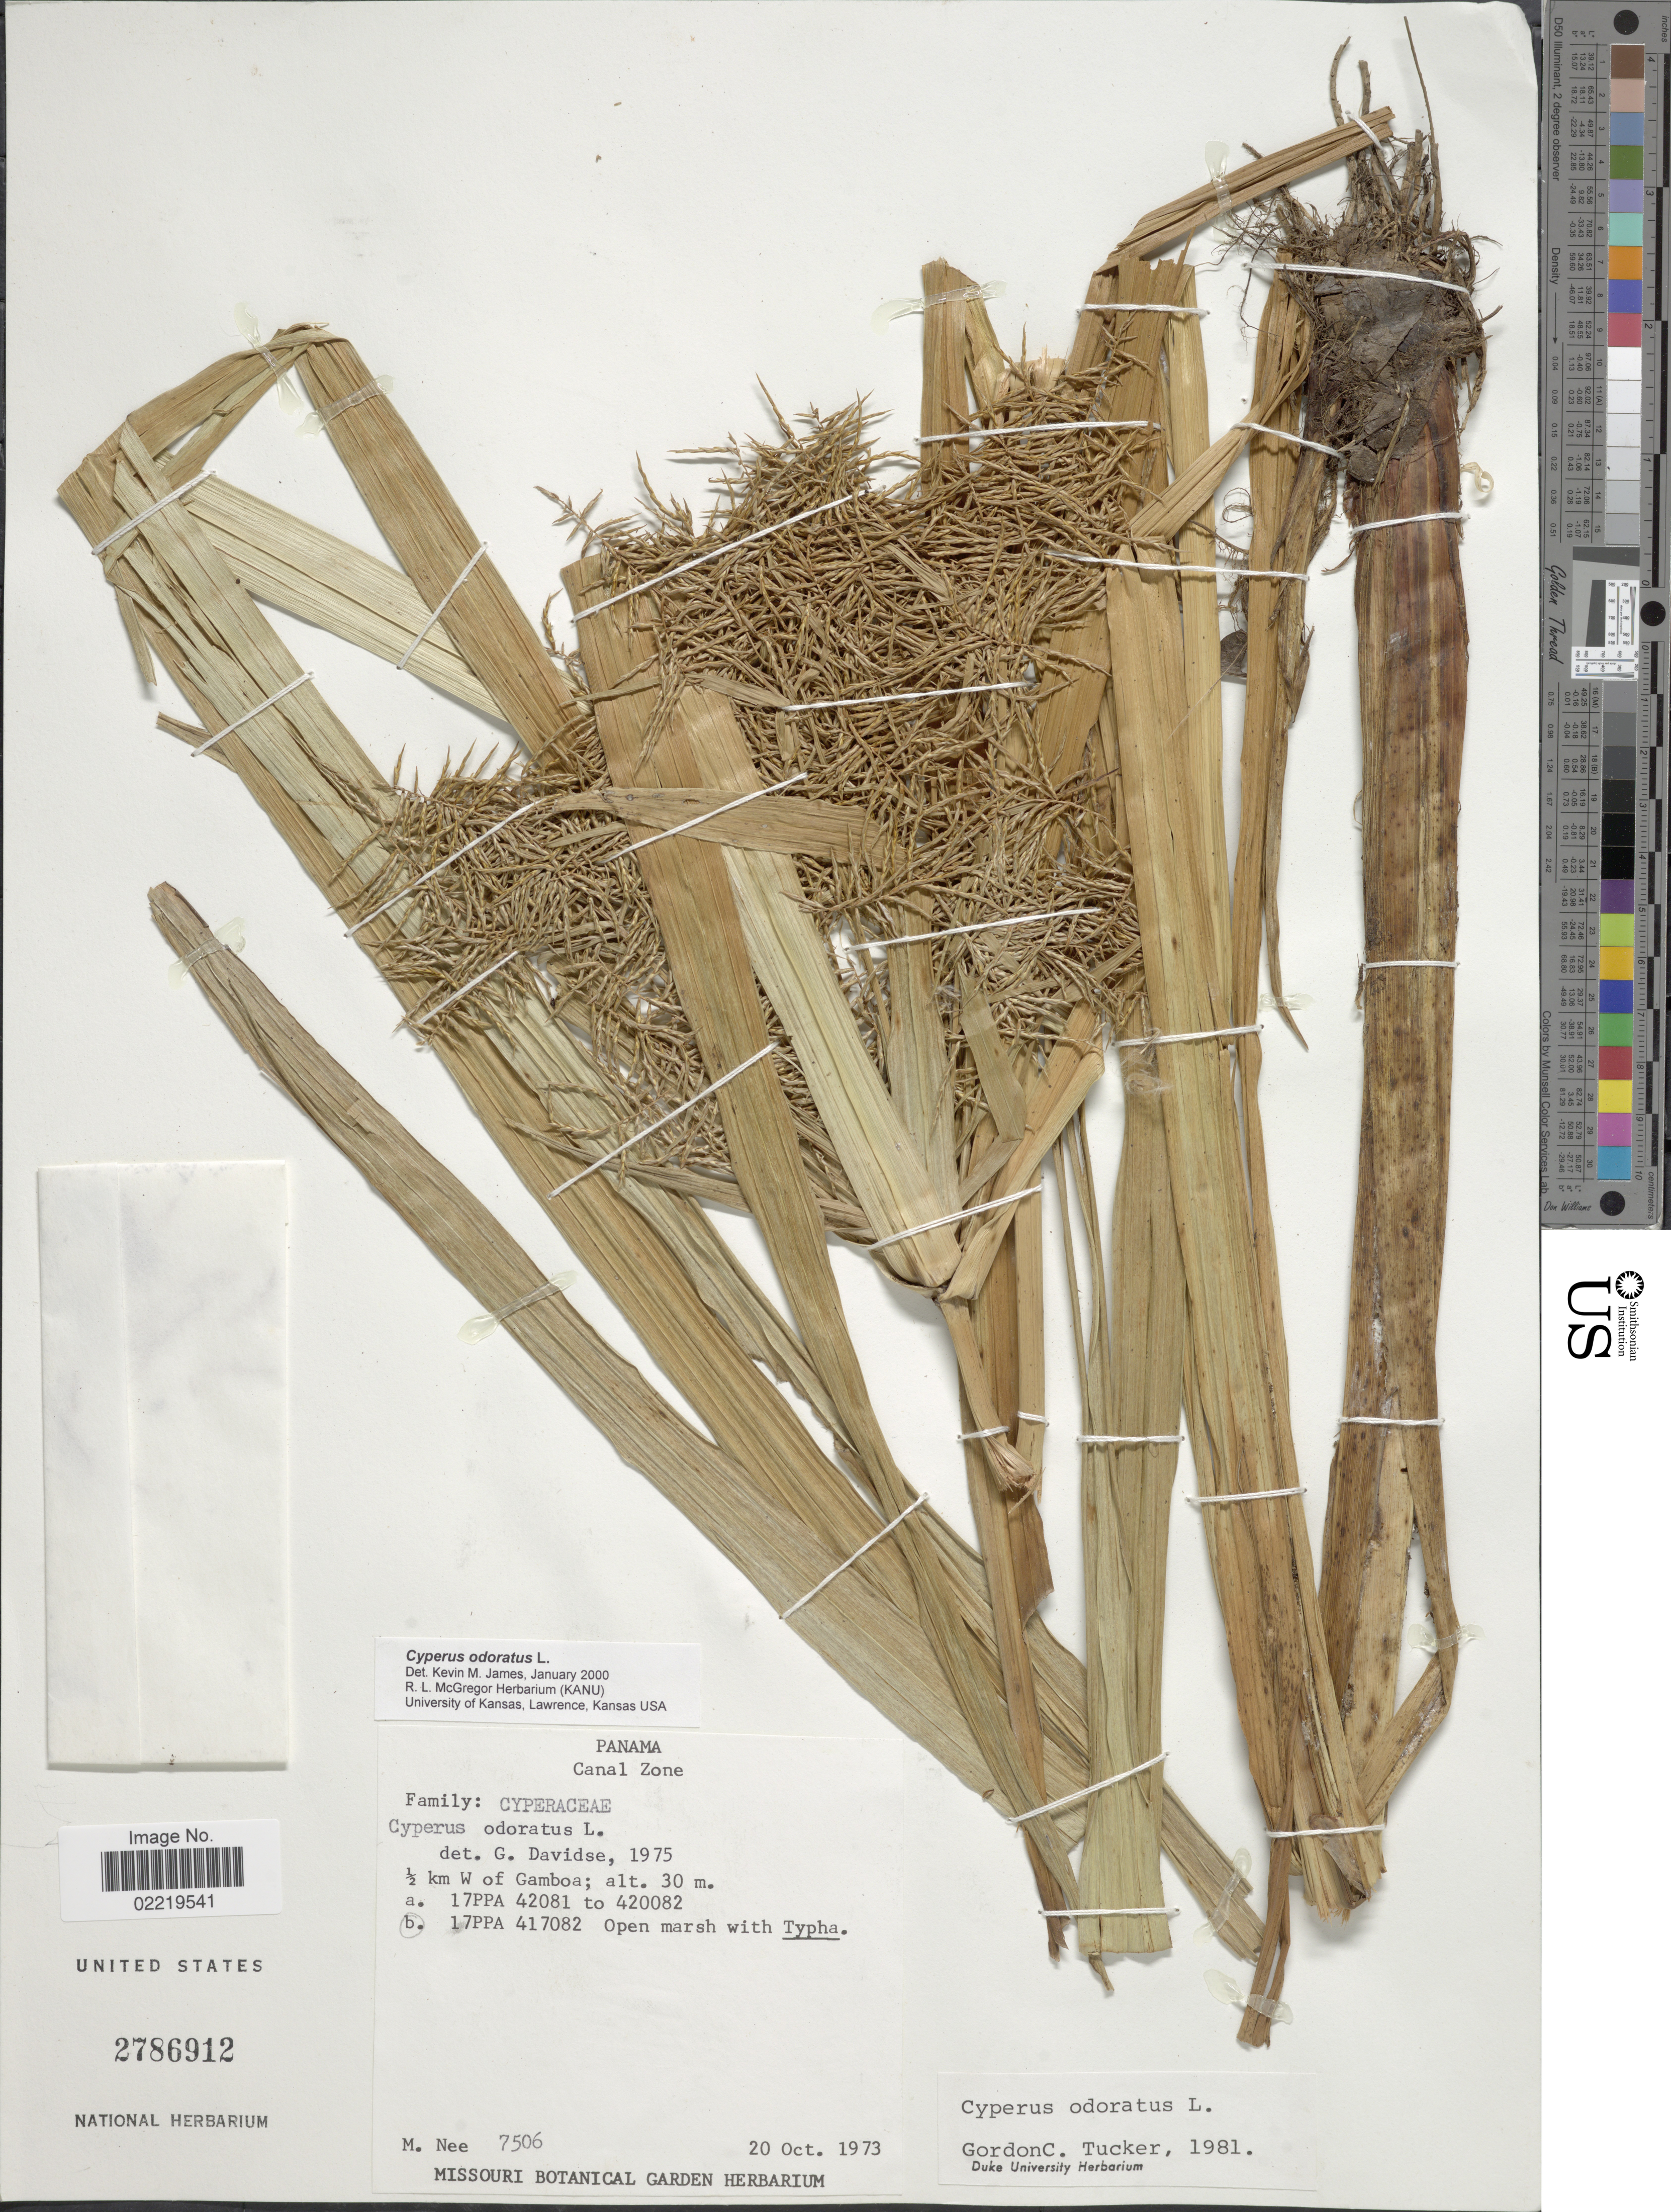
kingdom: Plantae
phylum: Tracheophyta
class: Liliopsida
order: Poales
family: Cyperaceae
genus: Cyperus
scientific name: Cyperus odoratus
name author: L.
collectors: M. Nee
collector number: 7506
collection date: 1973-10-20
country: Panama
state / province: Colón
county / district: Canal Zone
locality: Canal Zone, 1/2 km W of Gamboa, 17PPA 417082 [unsure placement].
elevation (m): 30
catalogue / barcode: US 2786912